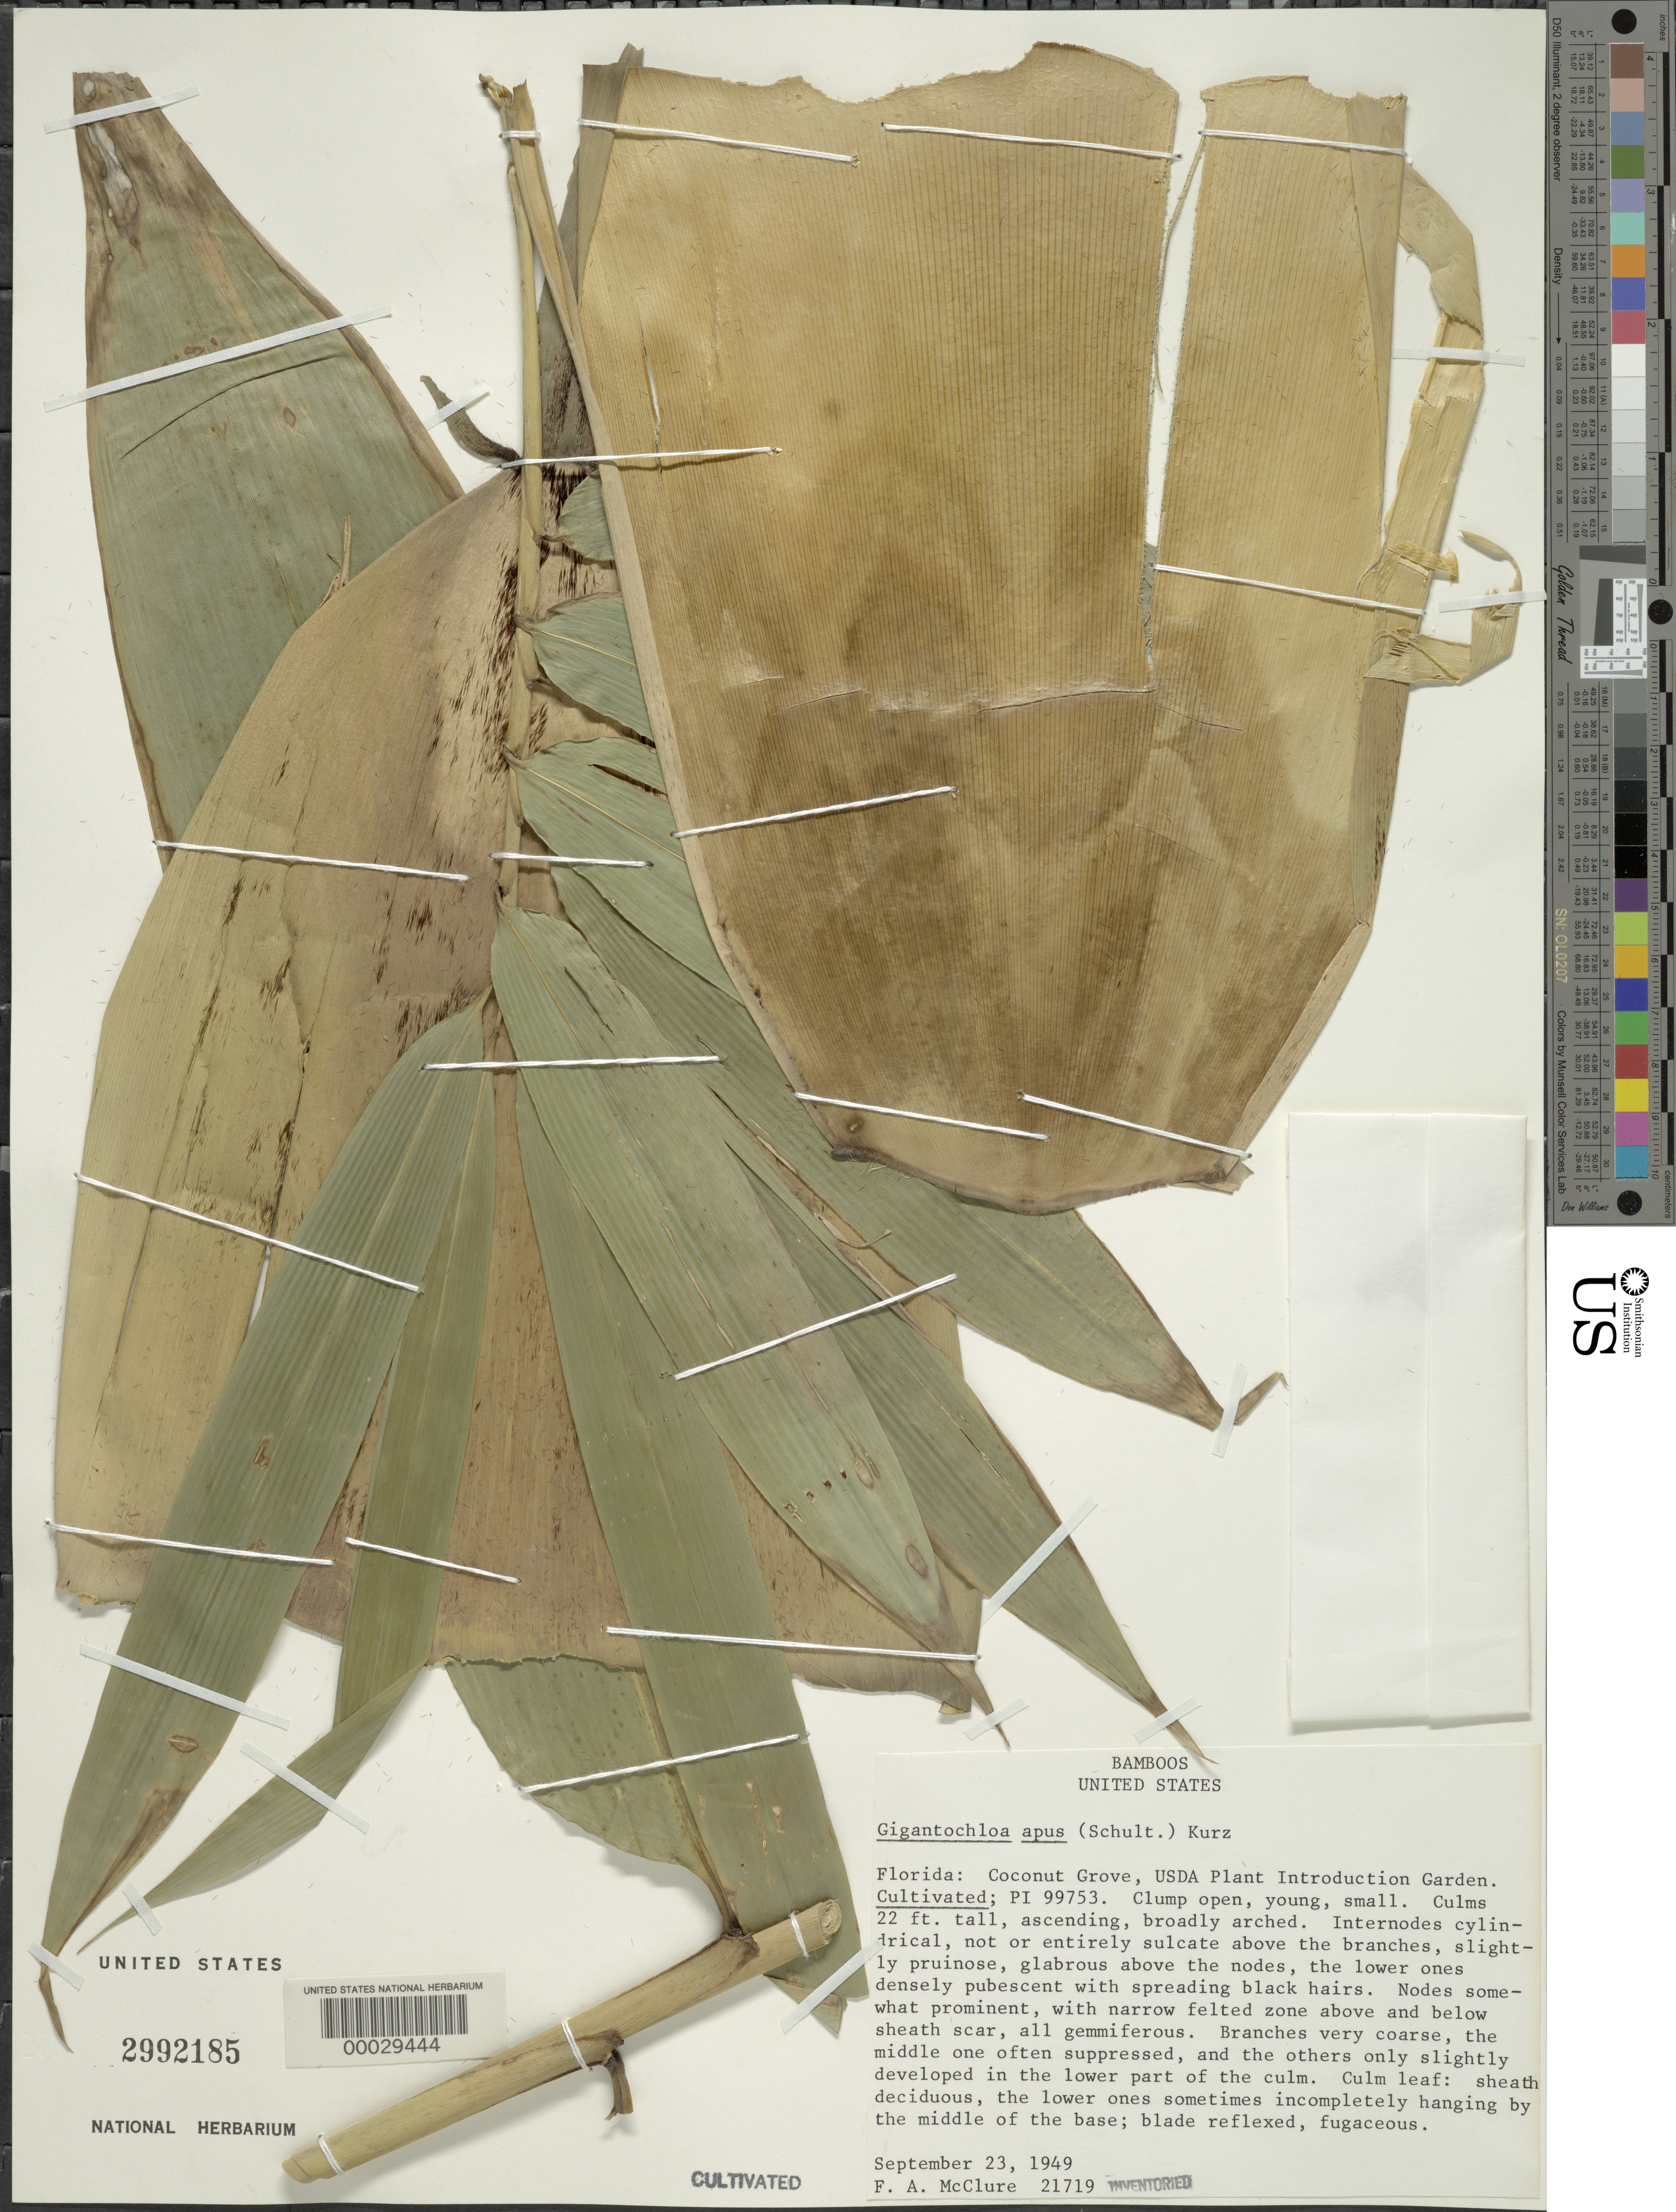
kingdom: Plantae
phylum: Tracheophyta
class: Liliopsida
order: Poales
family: Poaceae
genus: Gigantochloa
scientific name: Gigantochloa apus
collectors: F. A. McClure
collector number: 21719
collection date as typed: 23 Sep 1949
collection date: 1949-09-23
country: United States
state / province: Florida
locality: Usda plant introduction garden, coconut grove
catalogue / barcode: US 2992185